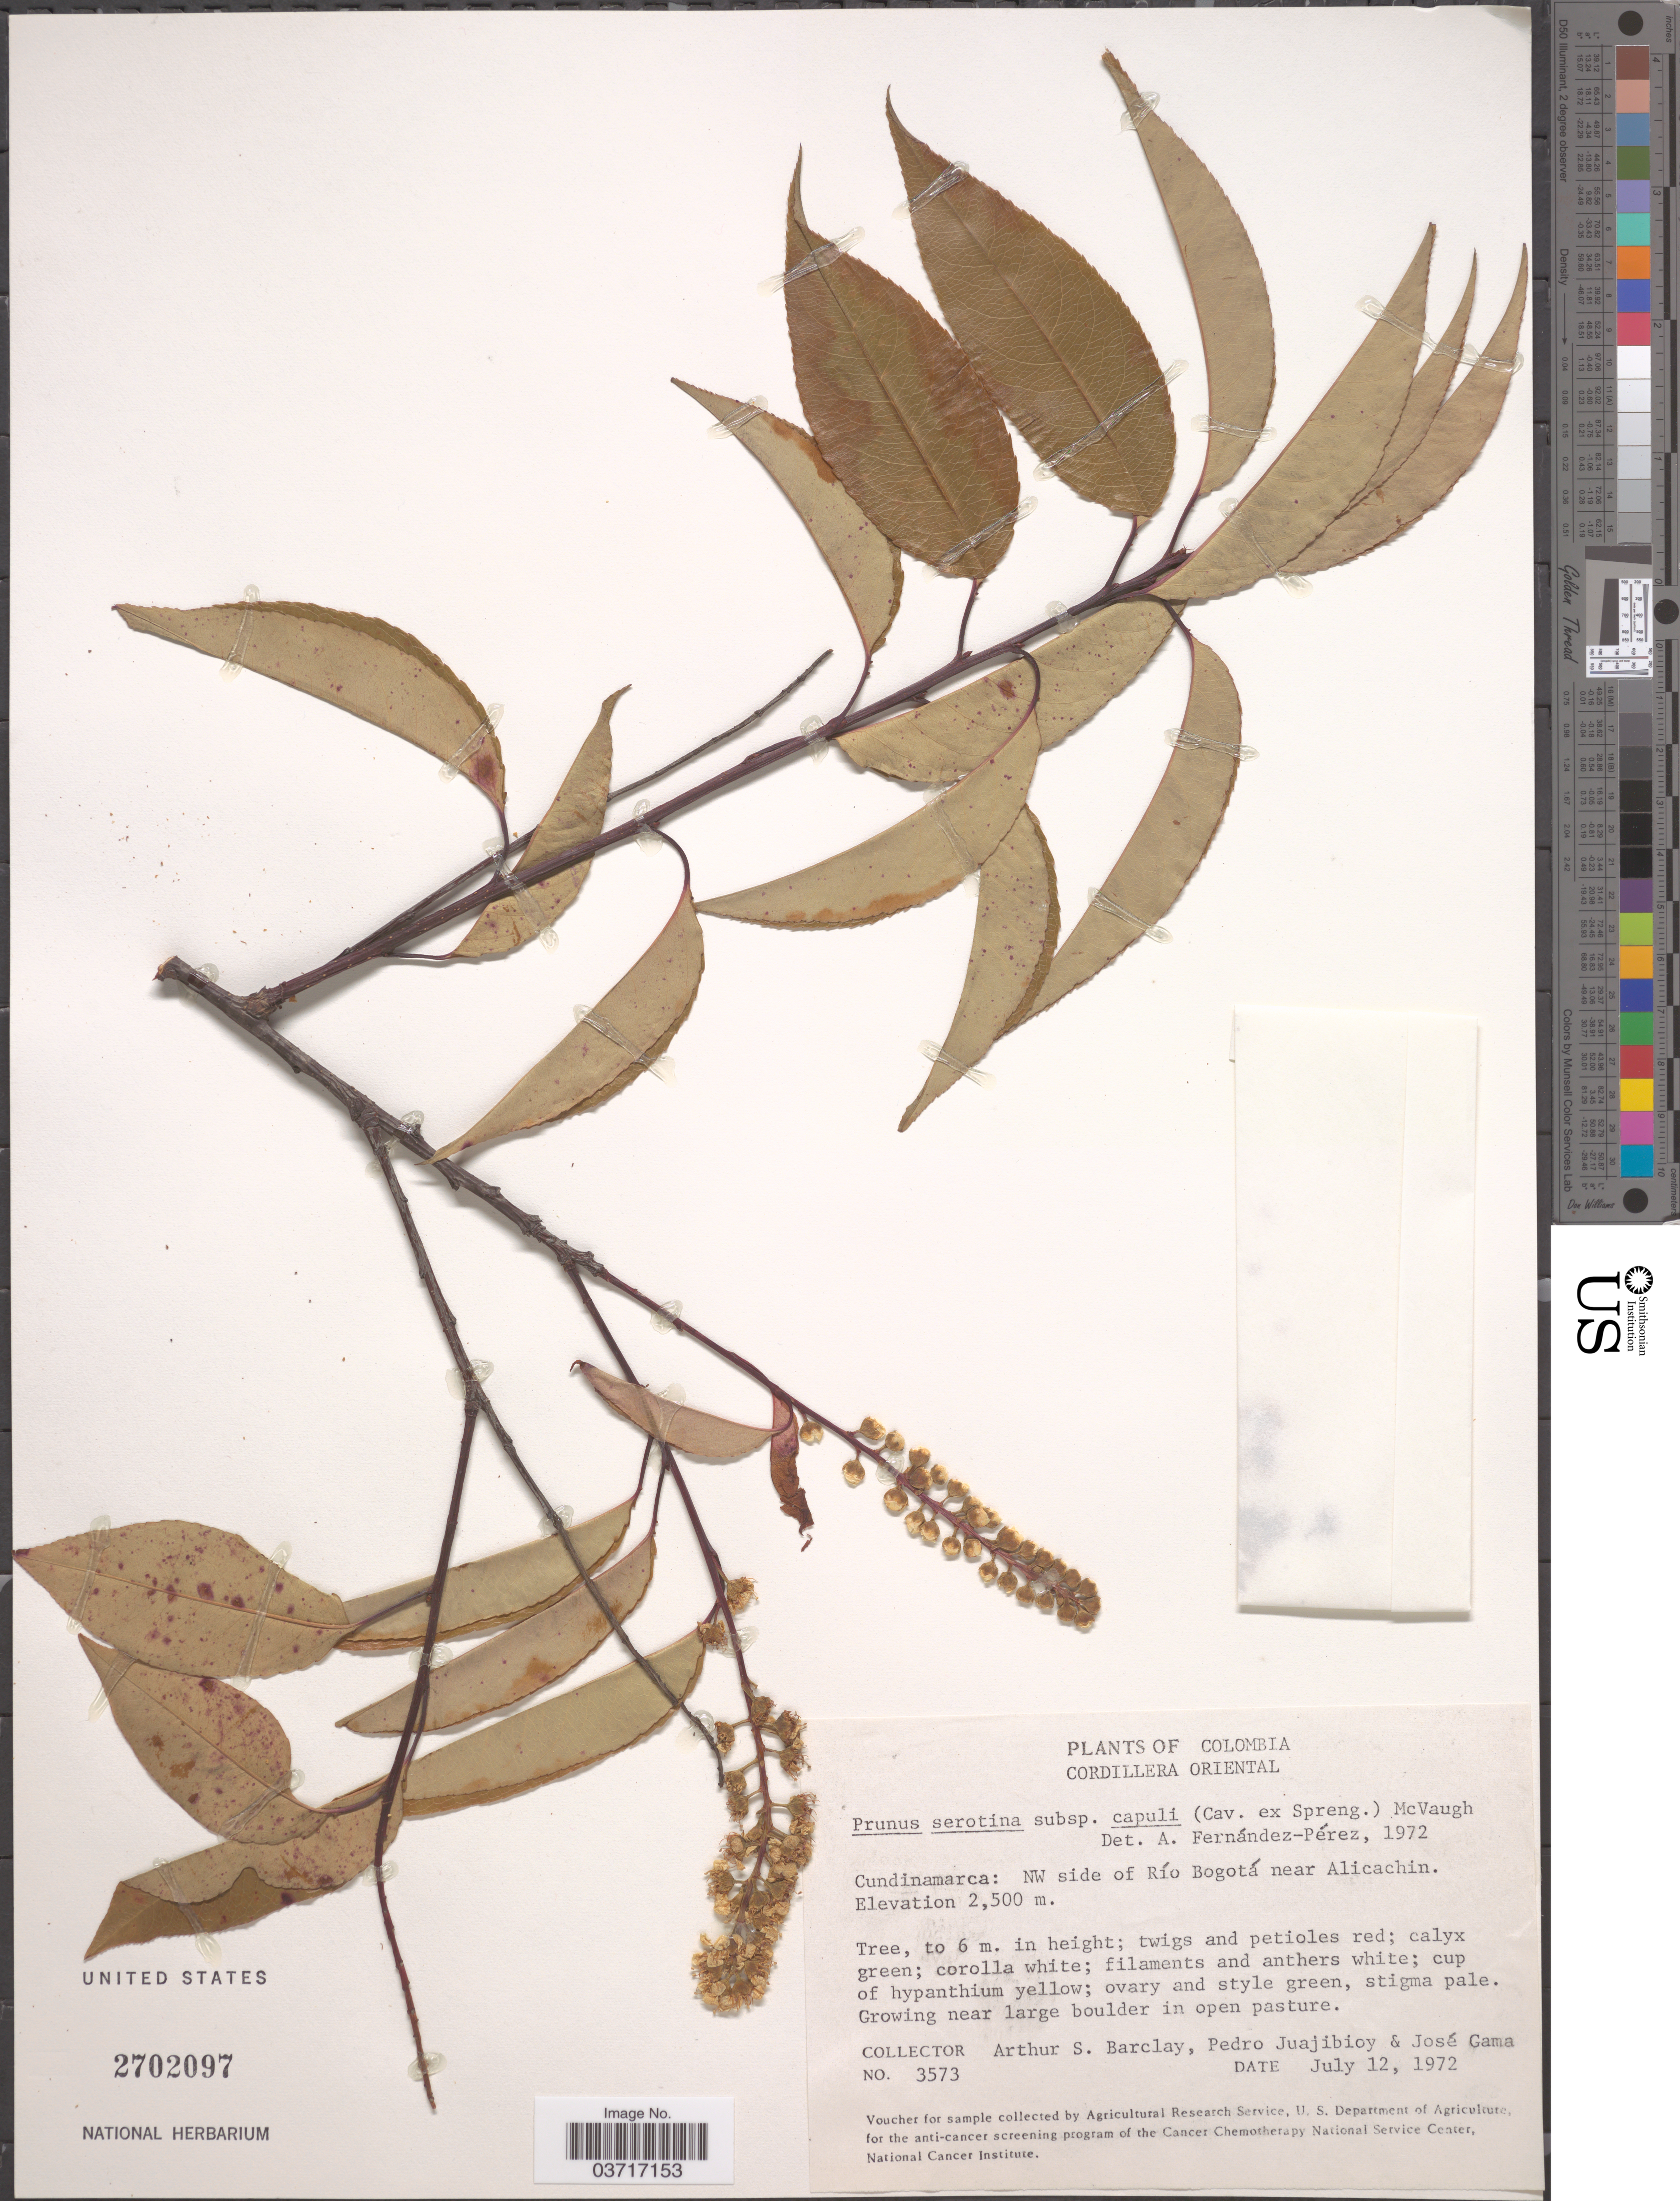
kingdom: Plantae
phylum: Tracheophyta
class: Magnoliopsida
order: Rosales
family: Rosaceae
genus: Prunus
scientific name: Prunus serotina subsp. capuli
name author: (Cav. ex Spreng.) McVaugh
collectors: A. S. Barclay, P. Juajibioy & J. Gama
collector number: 3573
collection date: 1972-07-12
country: Colombia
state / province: Cundinamarca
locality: Cordillera Oriental. NW side of Río Bogotá near Alicachin.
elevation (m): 2500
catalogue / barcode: US 2702097